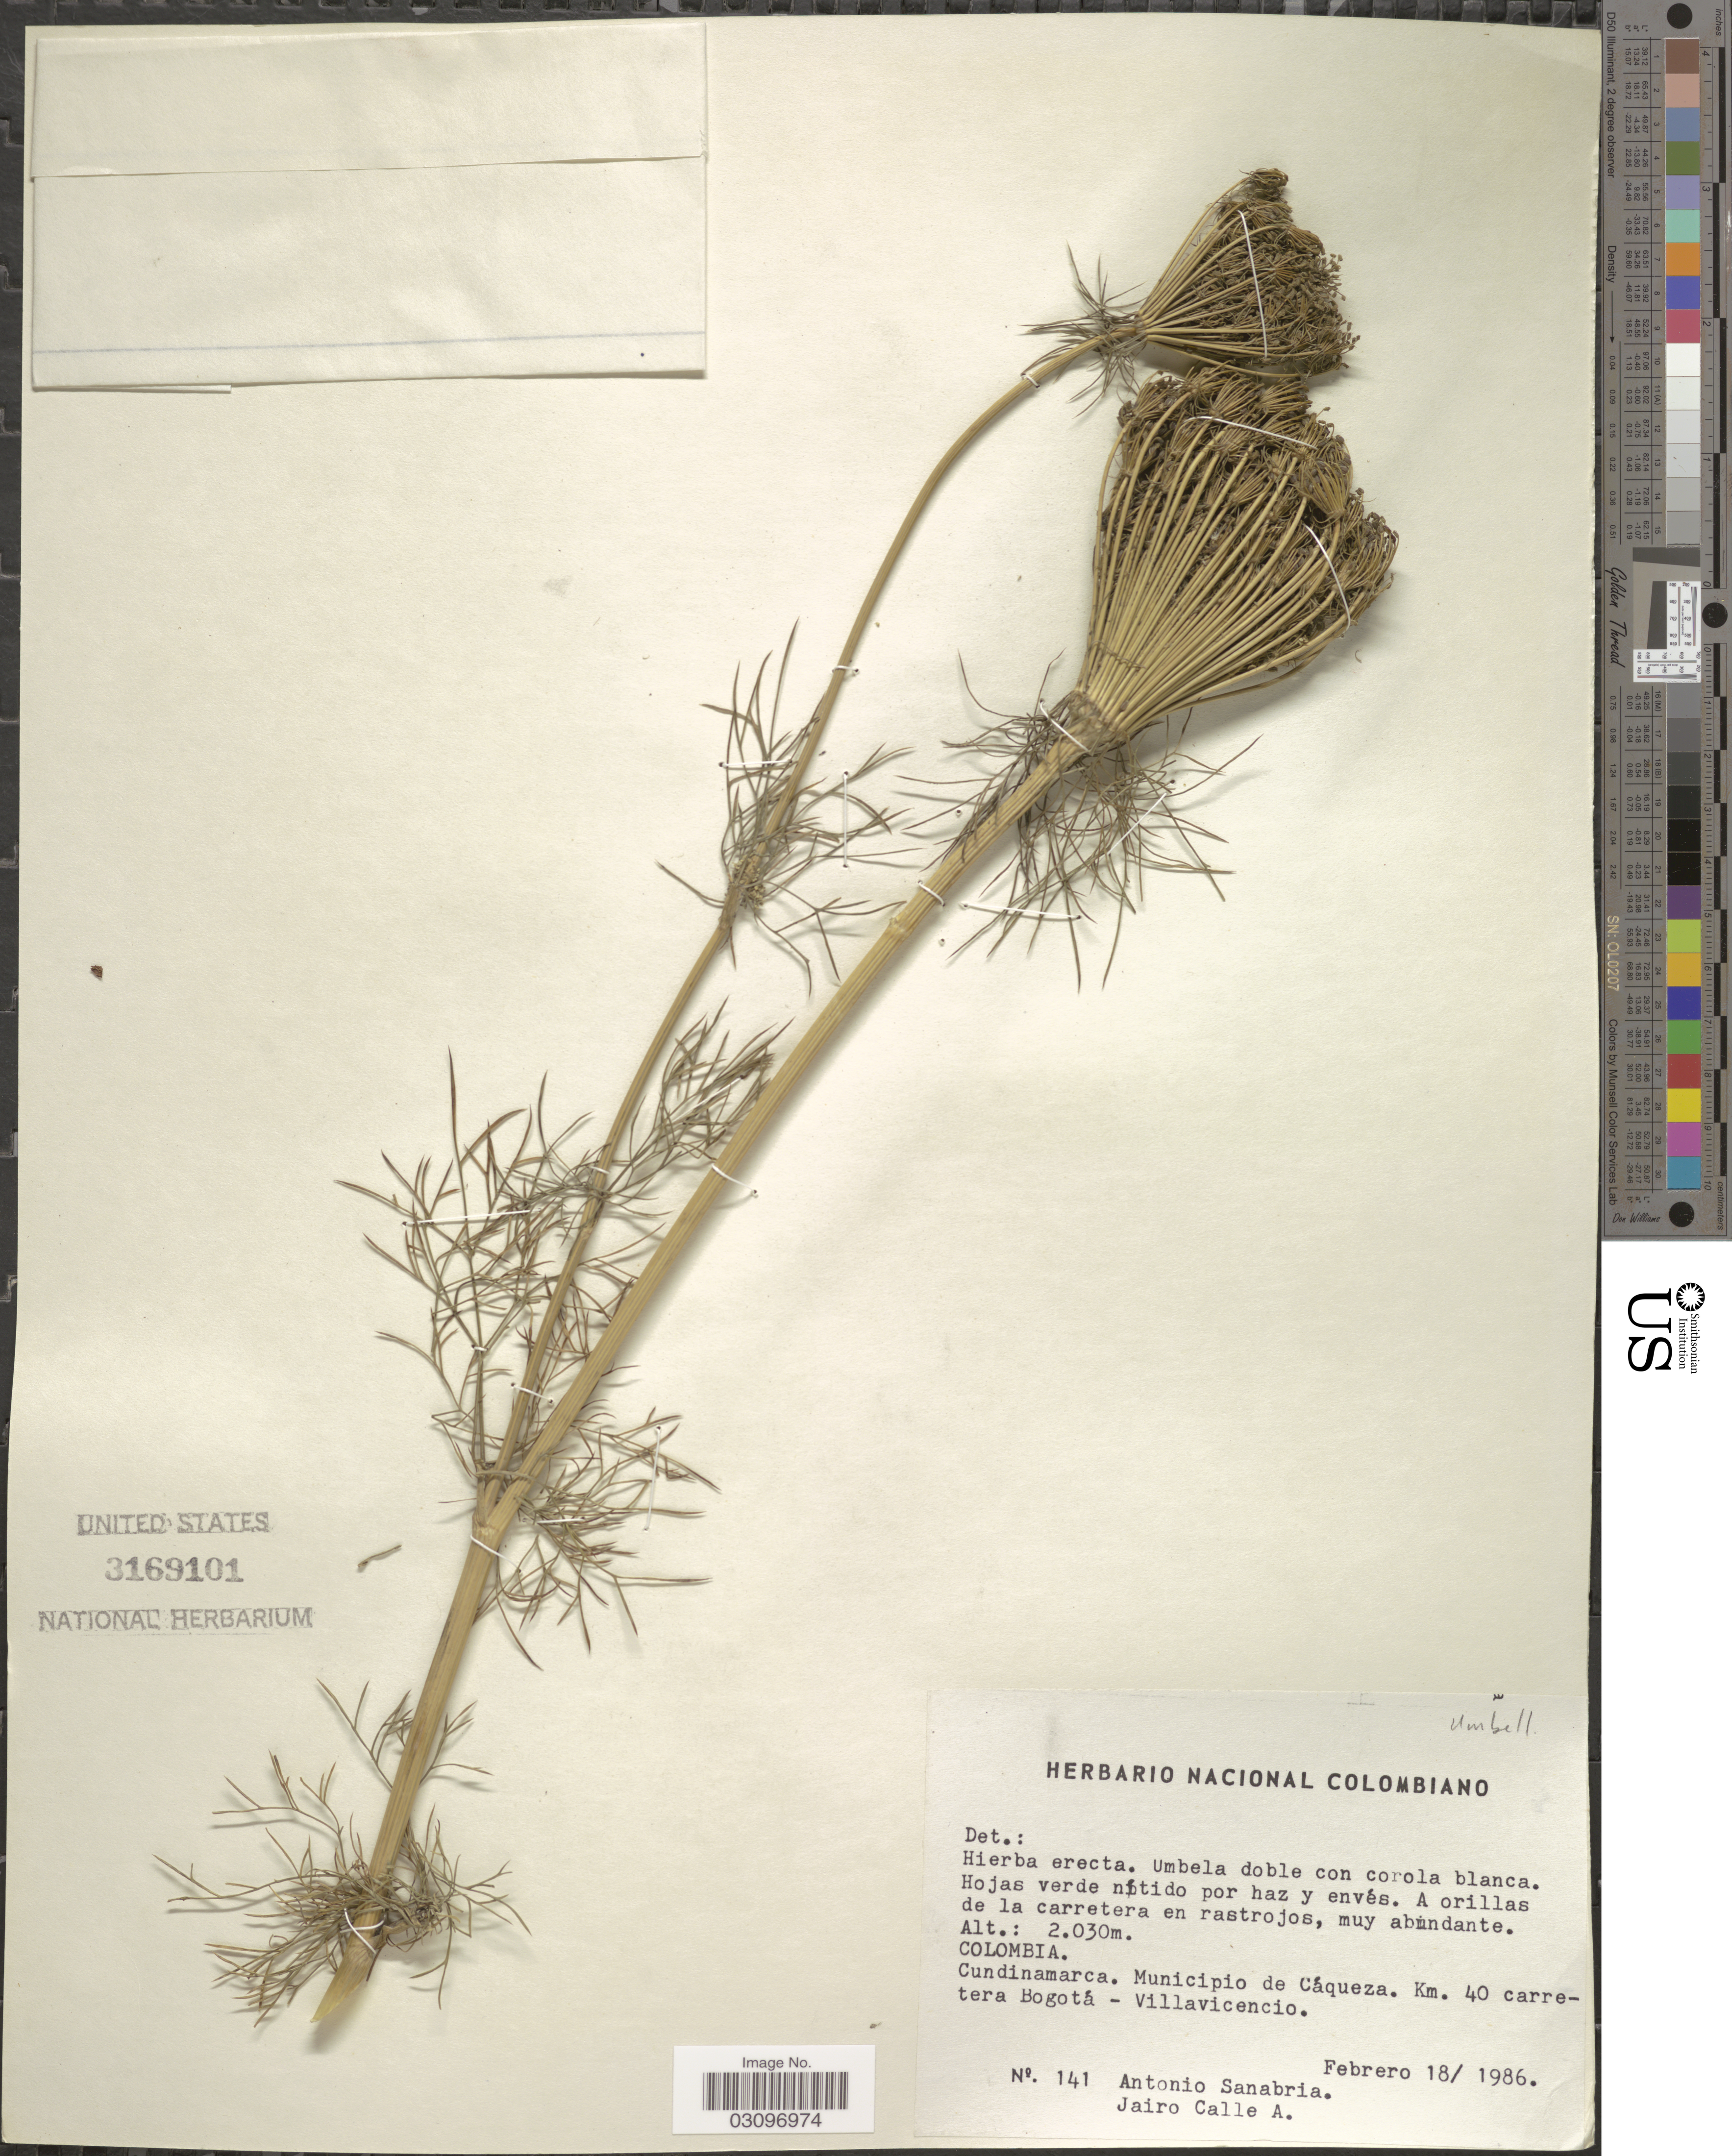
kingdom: Plantae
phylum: Tracheophyta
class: Magnoliopsida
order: Apiales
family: Apiaceae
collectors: A. Sanabria & Calle, J.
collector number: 141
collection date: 1986-02-18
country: Colombia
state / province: Cundinamarca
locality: Municipio de Cáqueza. Km. 40 carretera Bogotá - Villavicencio.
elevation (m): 2030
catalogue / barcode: US 3169101